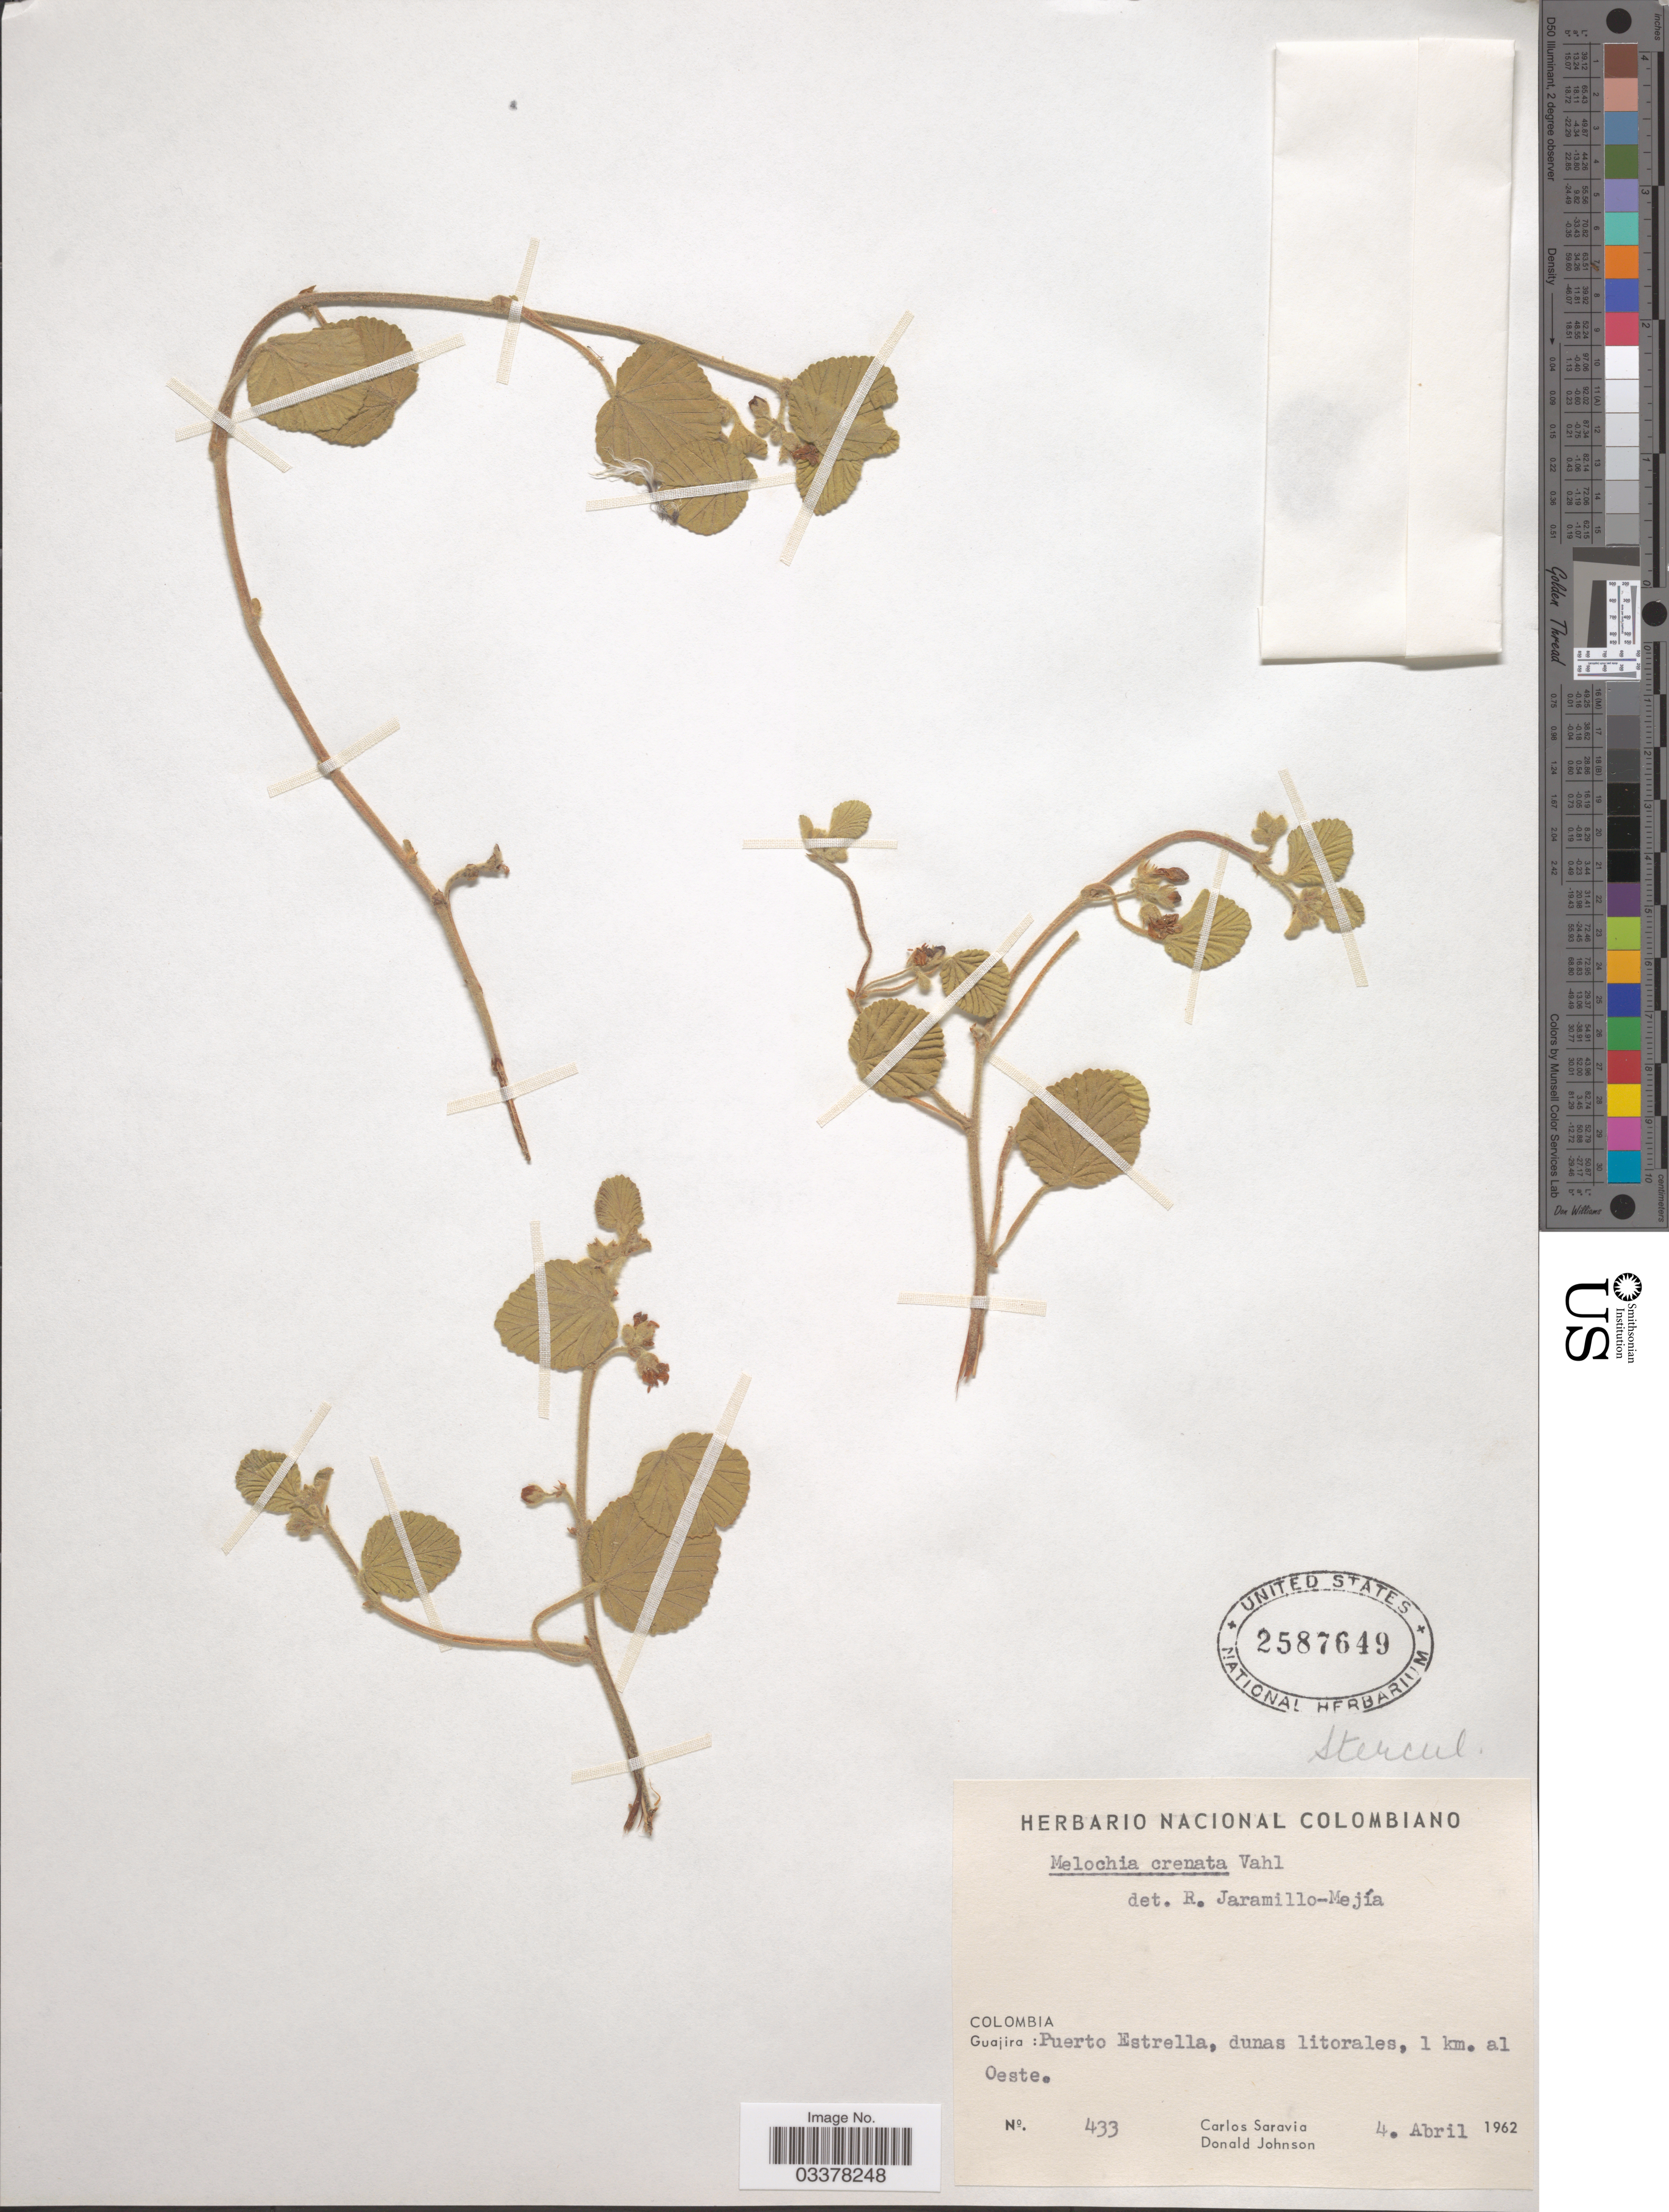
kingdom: Plantae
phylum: Tracheophyta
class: Magnoliopsida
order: Malvales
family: Malvaceae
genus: Melochia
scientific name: Melochia crenata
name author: Vahl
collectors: C. Saravia & D. Johnson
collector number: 433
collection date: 1962-04-04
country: Colombia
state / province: La Guajira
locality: Puerto Estrella, dunas litorales, 1 km. al Oeste.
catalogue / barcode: US 2587649